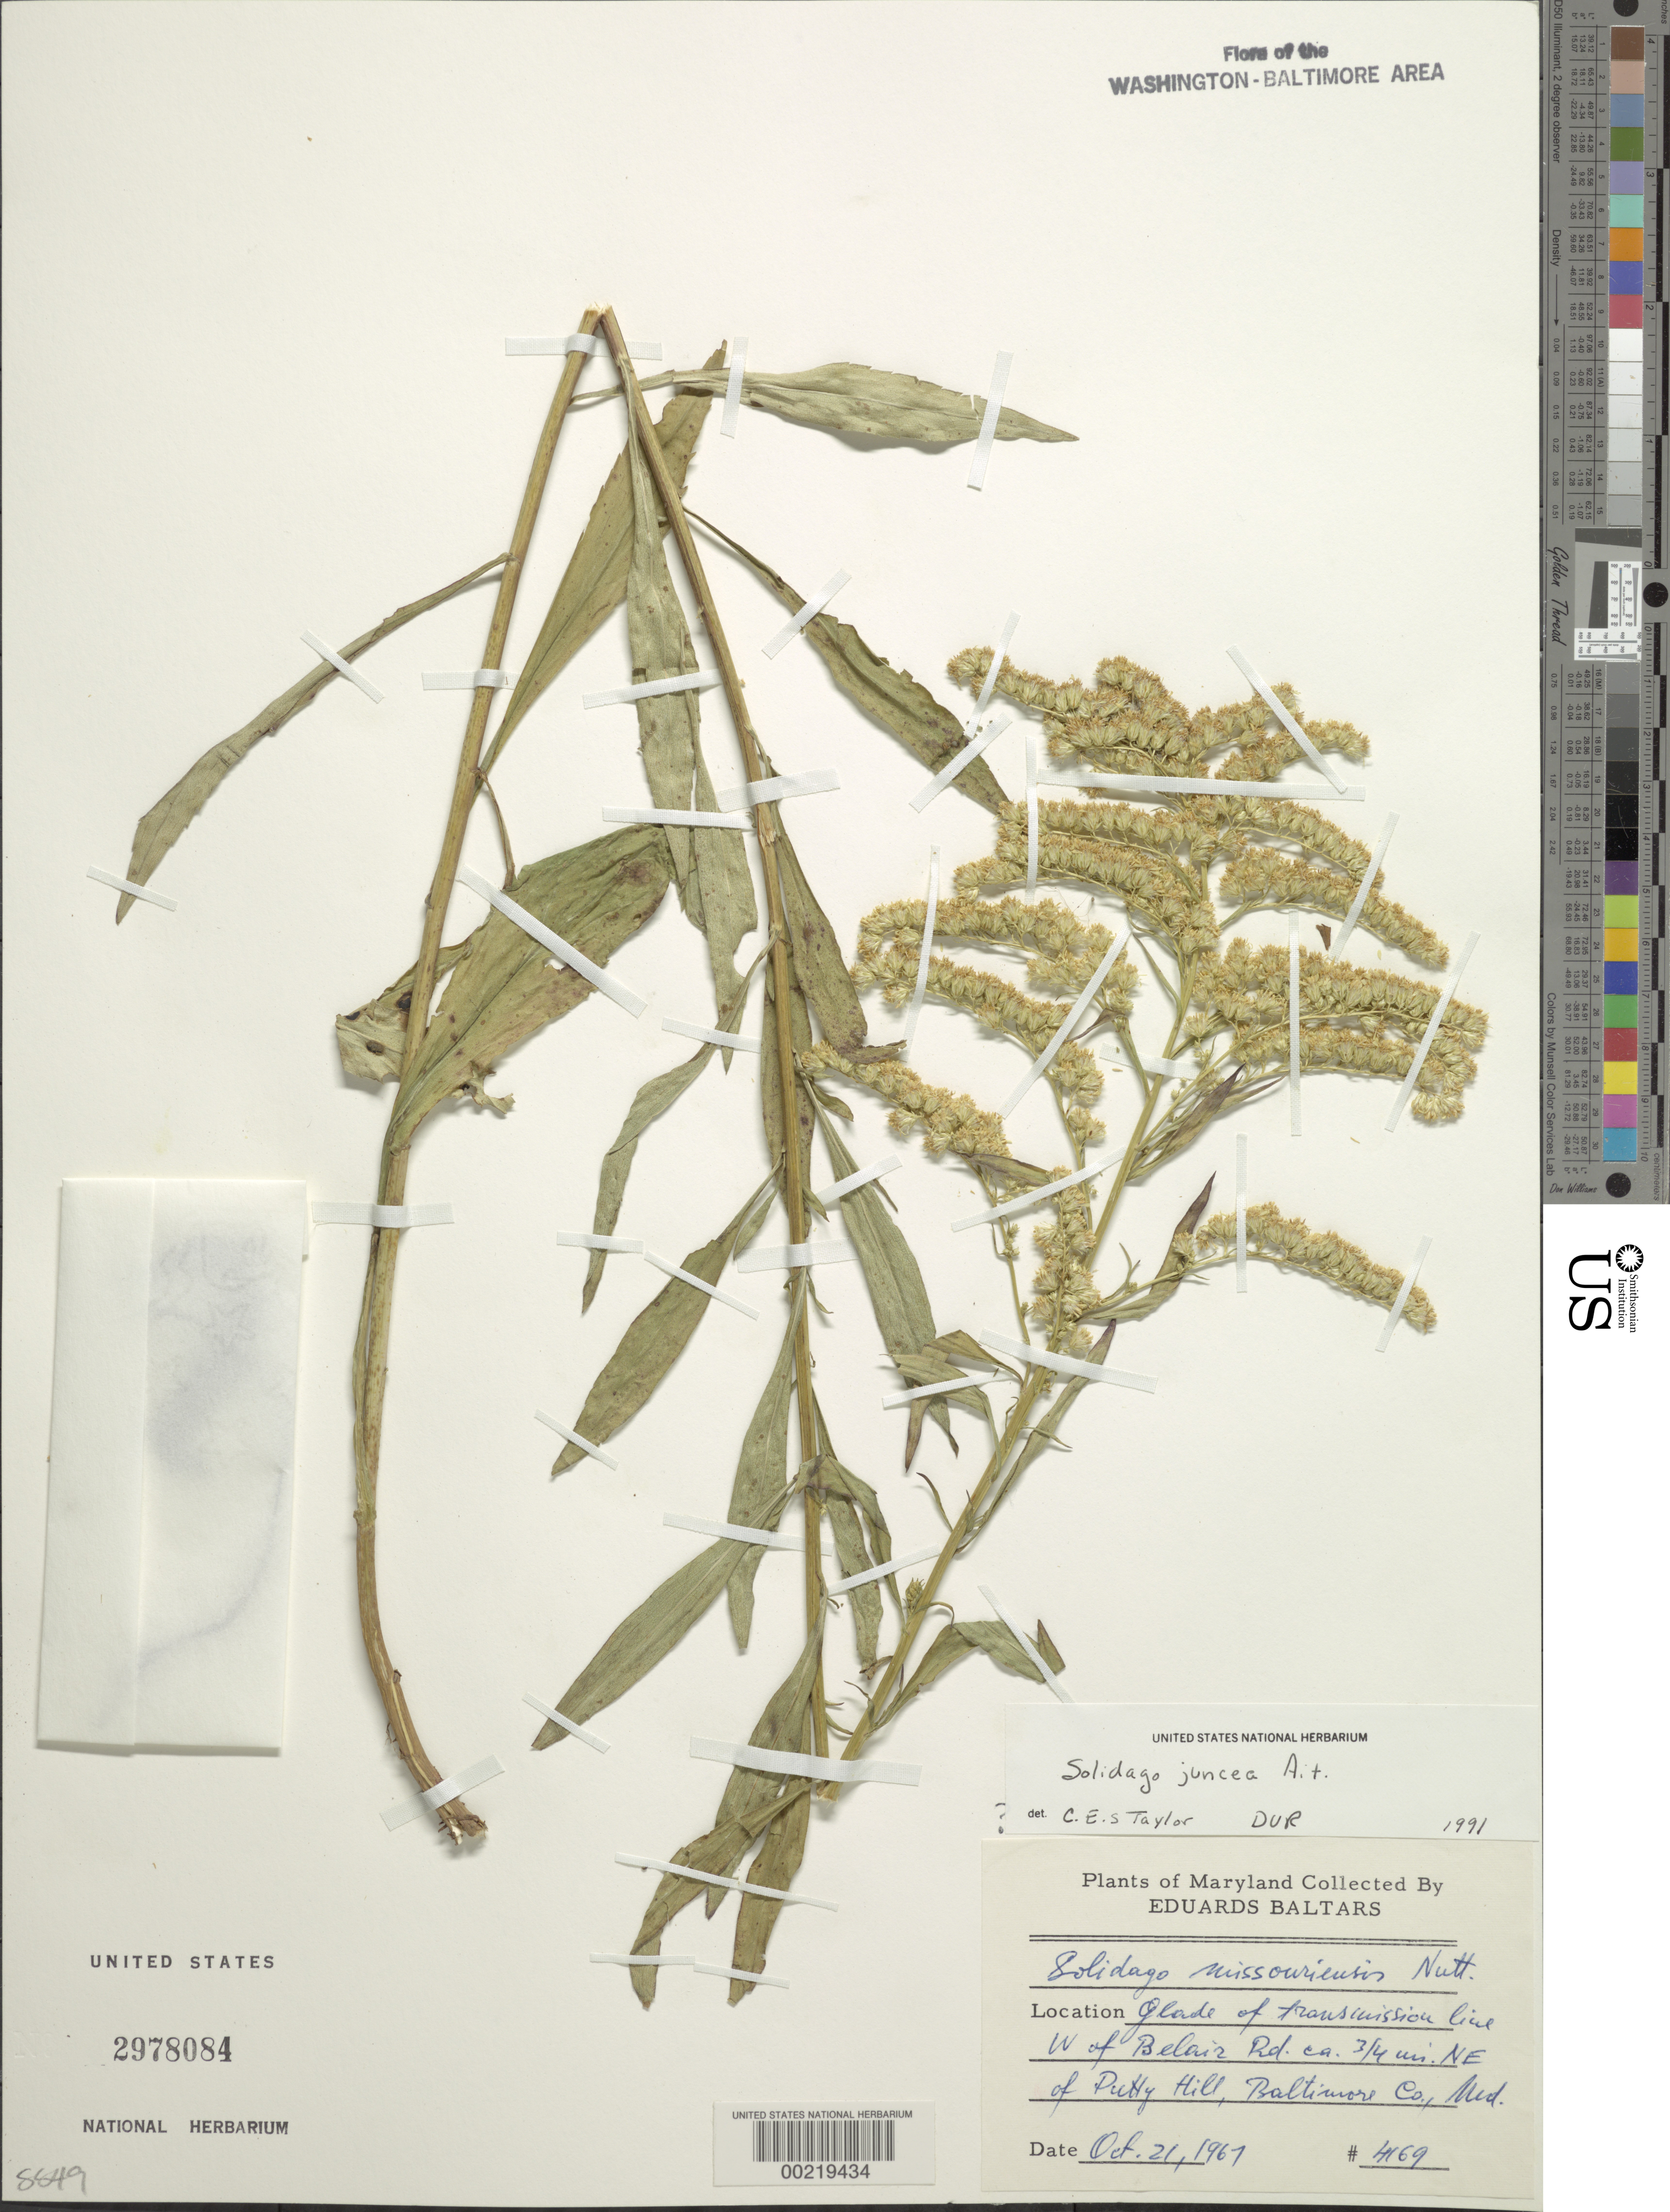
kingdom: Plantae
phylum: Tracheophyta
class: Magnoliopsida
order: Asterales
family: Asteraceae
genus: Solidago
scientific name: Solidago juncea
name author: Aiton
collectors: E. Baltars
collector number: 4169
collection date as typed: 21 Oct 1967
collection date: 1967-10-21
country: United States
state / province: Maryland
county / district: Baltimore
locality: West of Belair Road and NE of Putty Hill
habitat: Glade of transmission line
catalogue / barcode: US 2978084